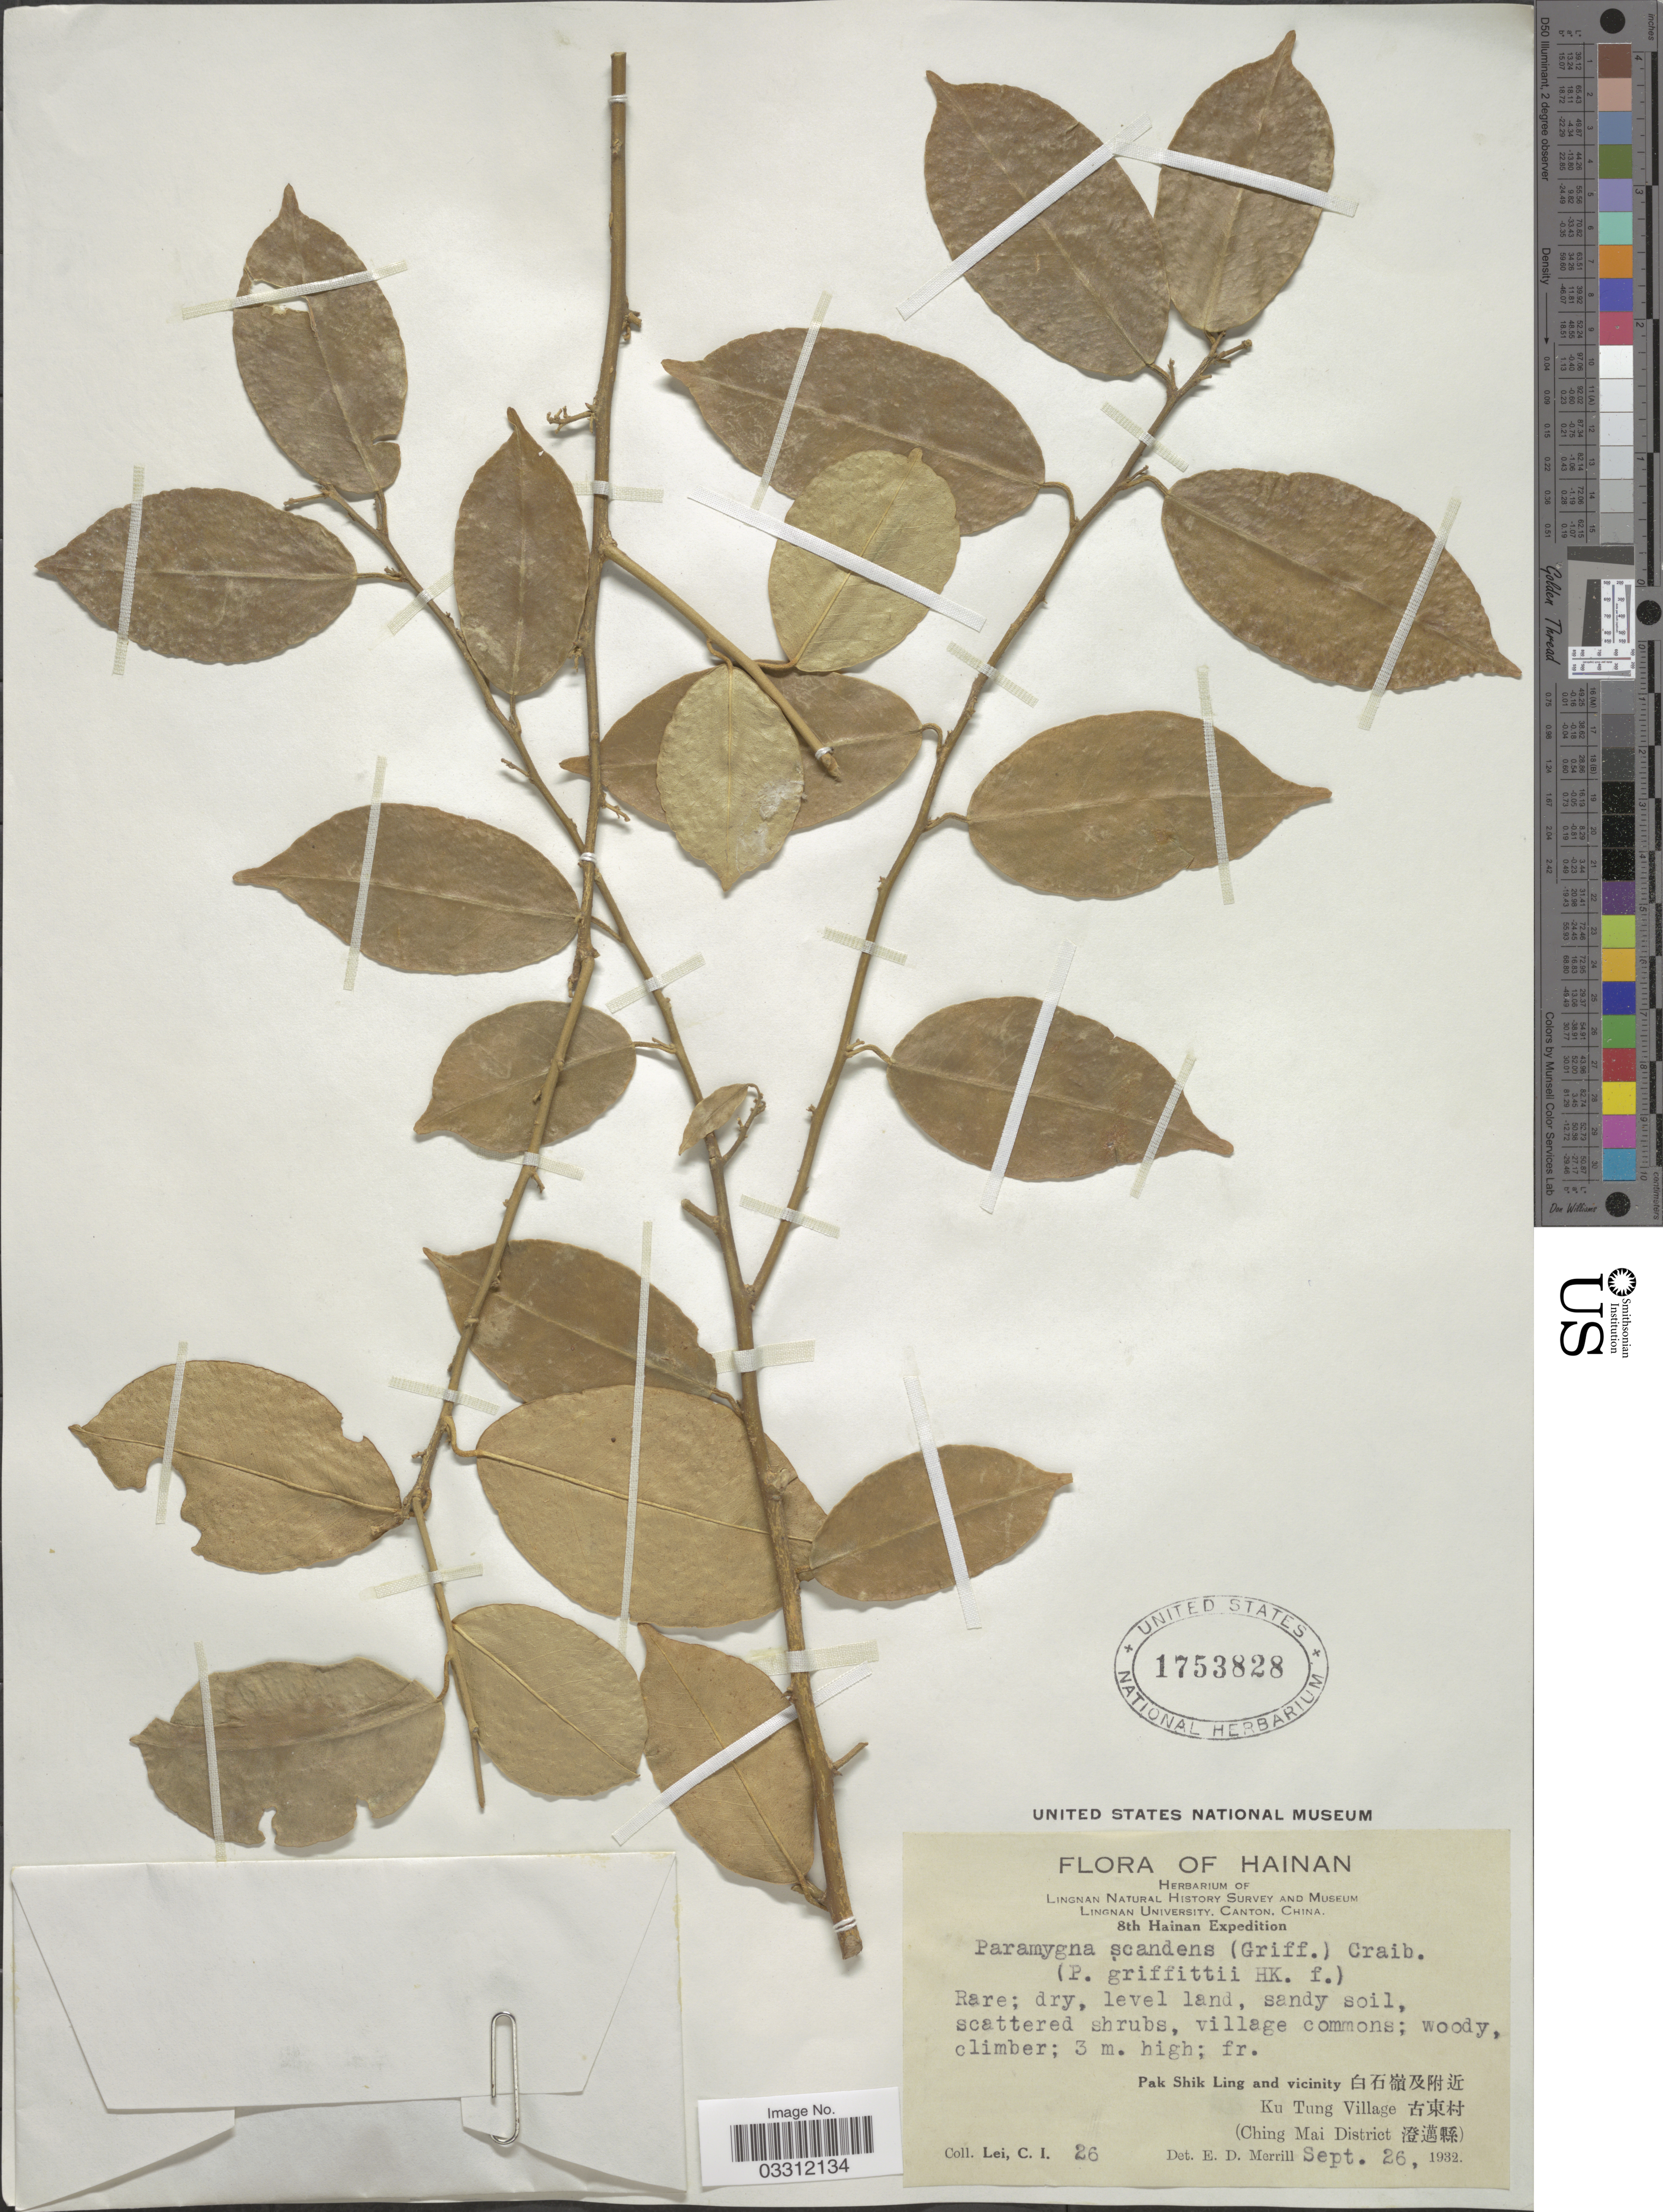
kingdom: Plantae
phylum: Tracheophyta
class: Magnoliopsida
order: Sapindales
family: Rutaceae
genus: Paramignya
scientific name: Paramignya scandens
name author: Craib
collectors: C. I. Lei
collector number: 26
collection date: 1932-09-26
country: China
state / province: Hainan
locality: Pak Shik Ling and vicinity X, Ku Tung Village X, (Ching Mai District X).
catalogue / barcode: US 1753828